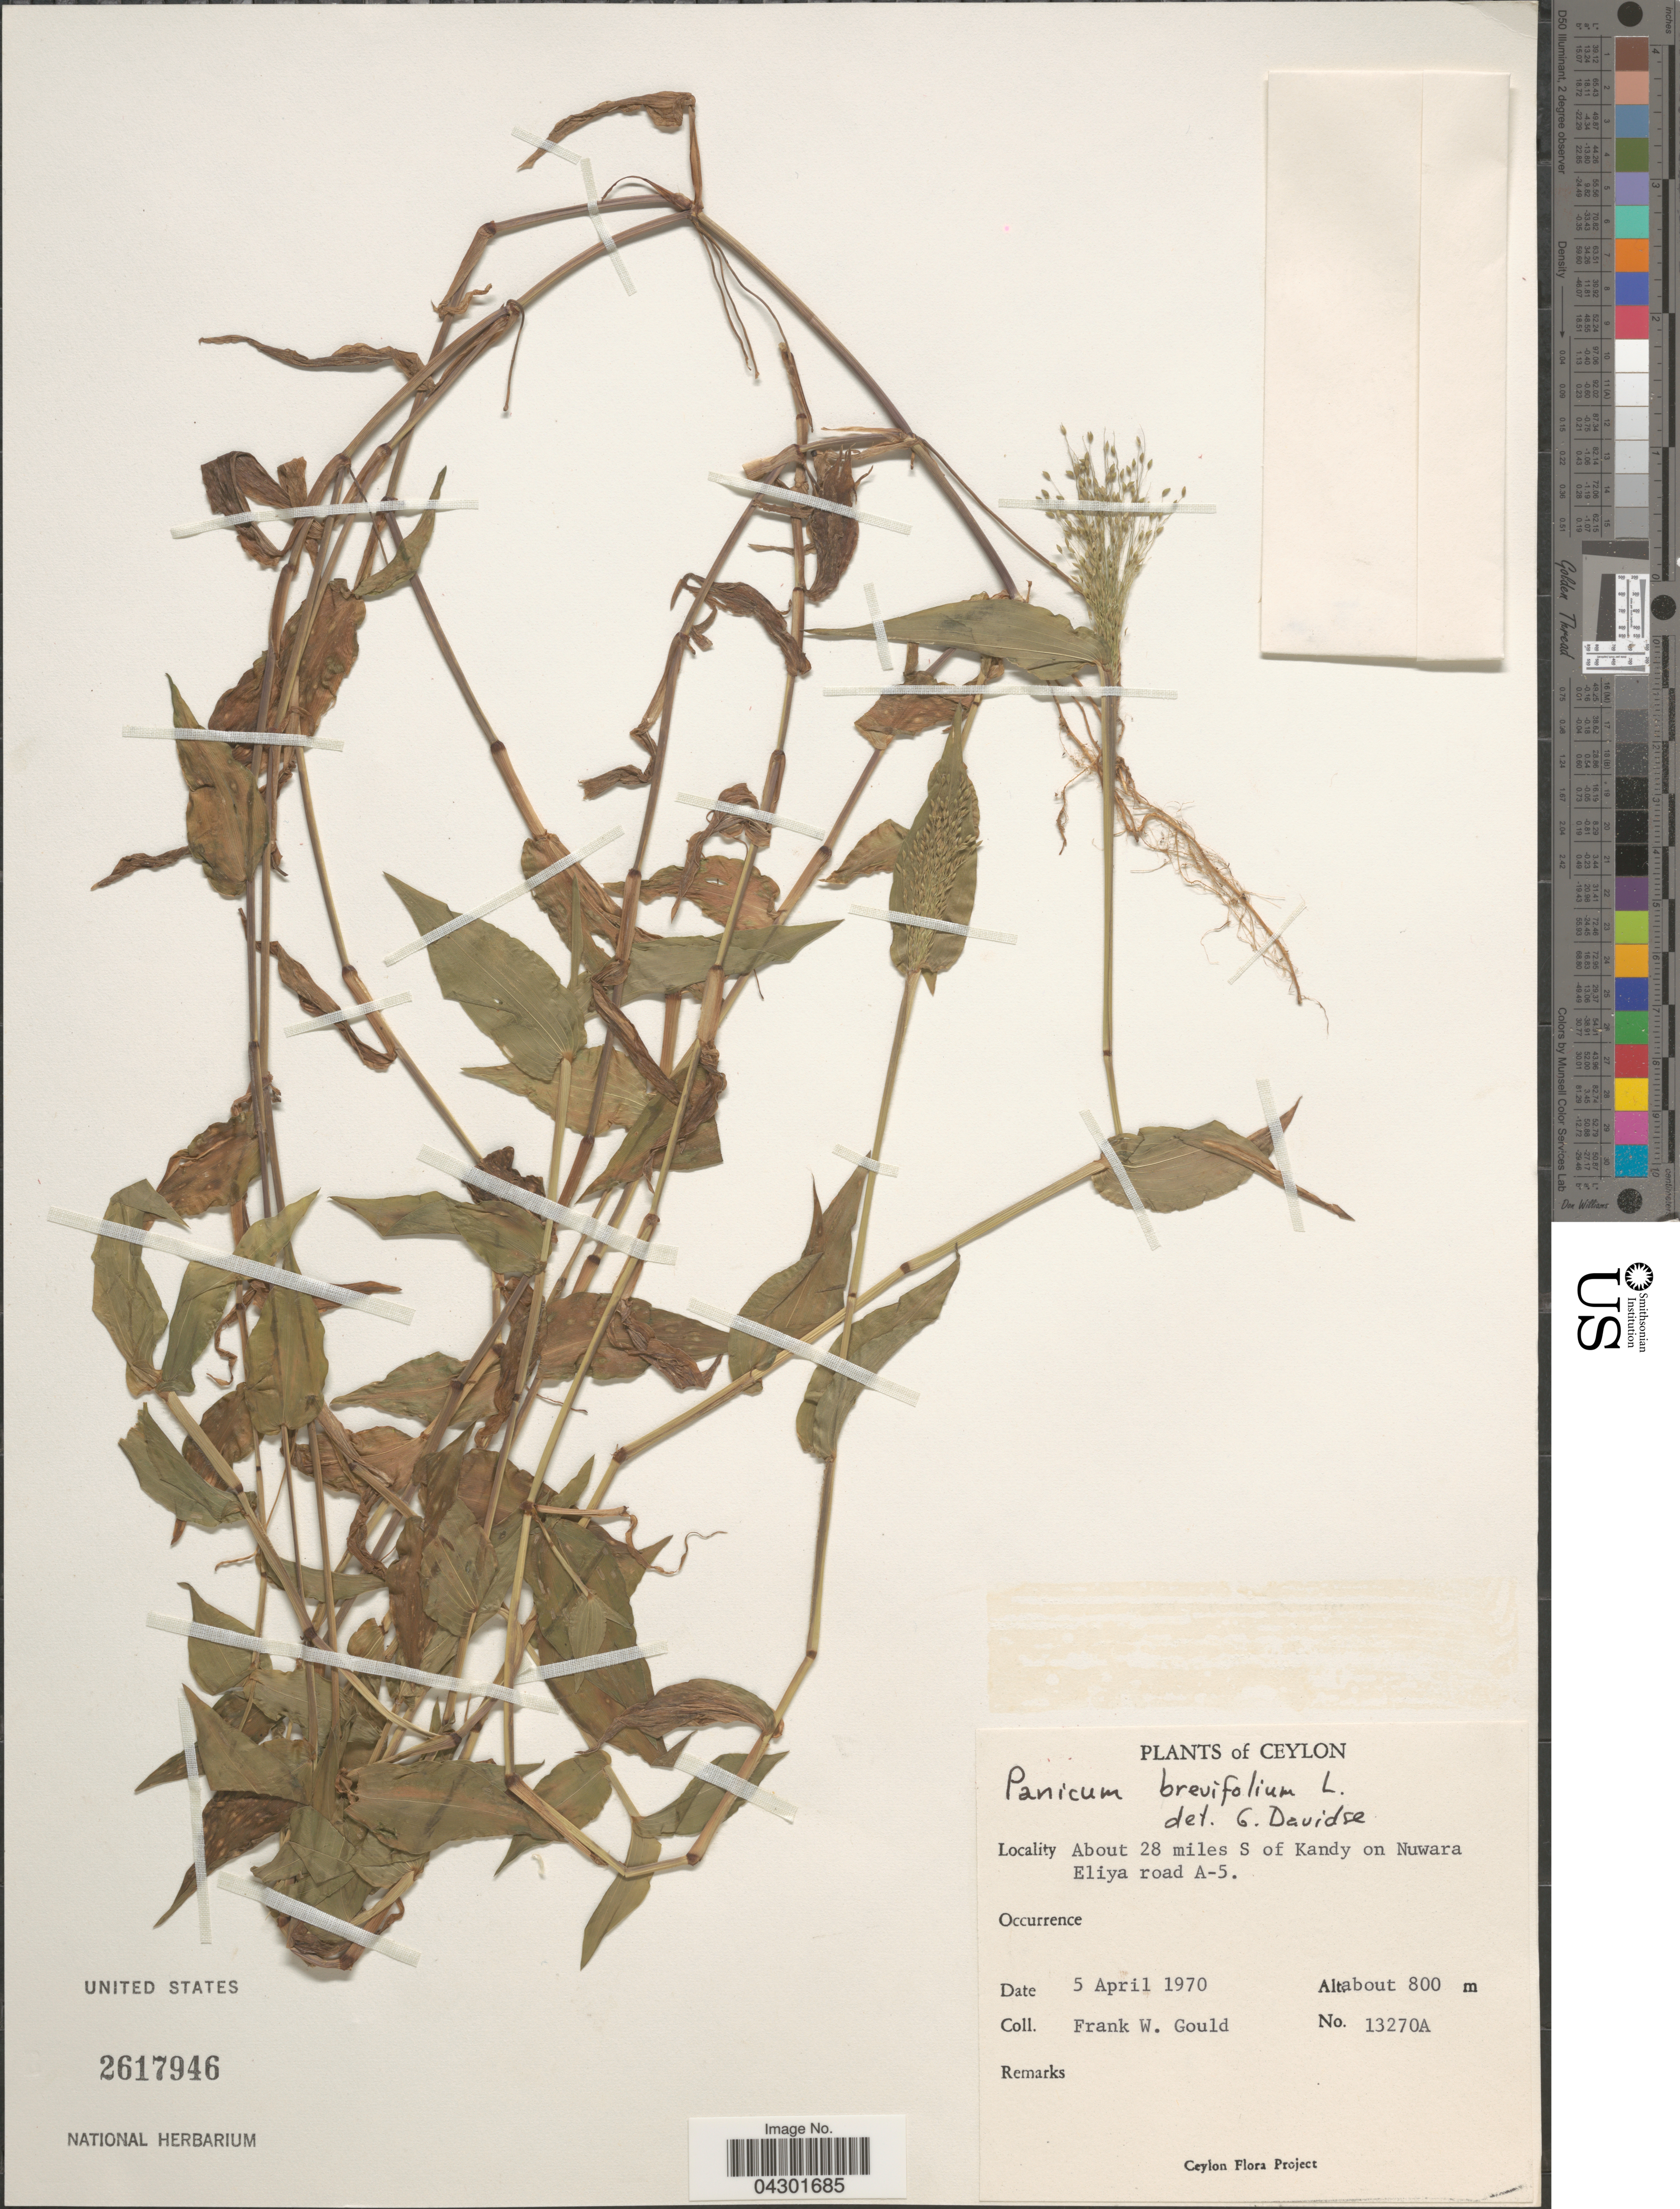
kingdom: Plantae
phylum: Tracheophyta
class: Liliopsida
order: Poales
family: Poaceae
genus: Panicum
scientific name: Panicum brevifolium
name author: L.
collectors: F. W. Gould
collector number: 13270A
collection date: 1970-04-05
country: Sri Lanka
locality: Ceylon. About 28 miles S of Kandy on Nuwara Eliya road A-5.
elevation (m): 800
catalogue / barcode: US 2617946